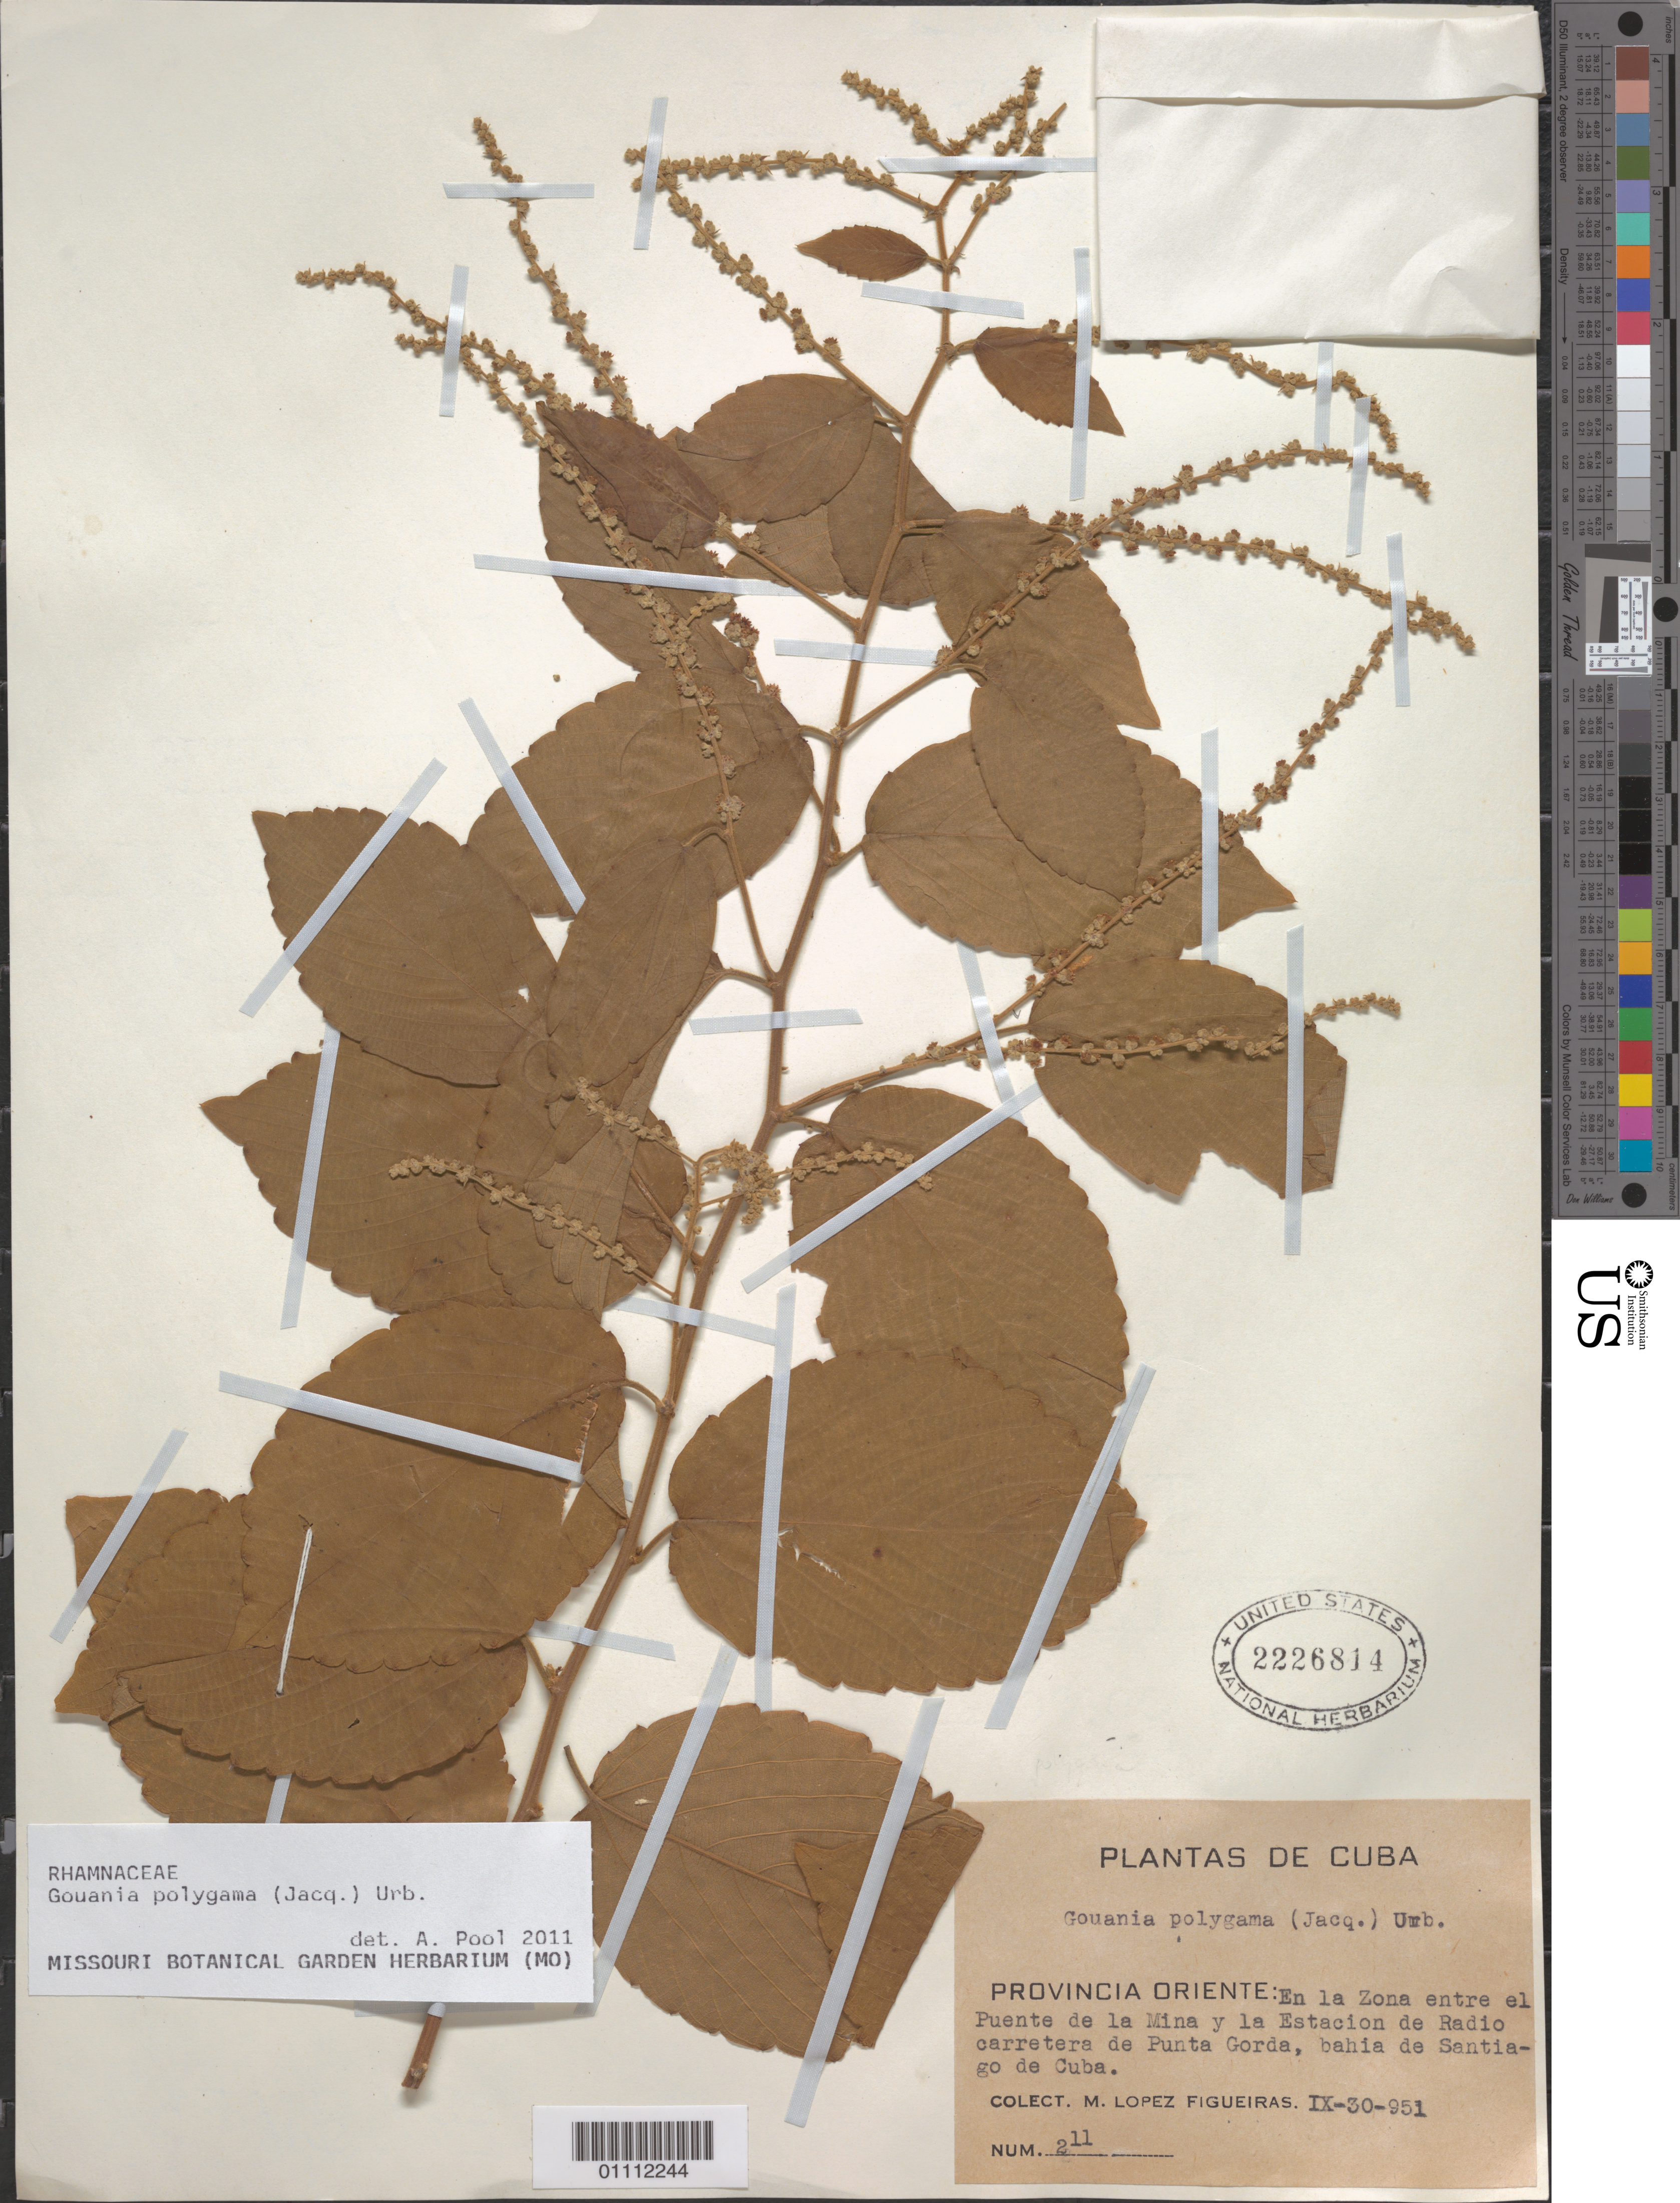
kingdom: Plantae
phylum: Tracheophyta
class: Magnoliopsida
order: Rosales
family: Rhamnaceae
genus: Gouania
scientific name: Gouania polygama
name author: (Jacq.) Urb.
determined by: Pool, A., (MO), Missouri Botanical Garden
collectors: M. López Figueiras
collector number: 211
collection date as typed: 30 Sep 1951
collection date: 1951-09-30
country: Cuba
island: Cuba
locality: Province Oriente, Bahia de Santiago de Cuba, zona entre el Puente de la Mina y la Estacion de Radio carretera de puenta Gorda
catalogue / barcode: US 2226814